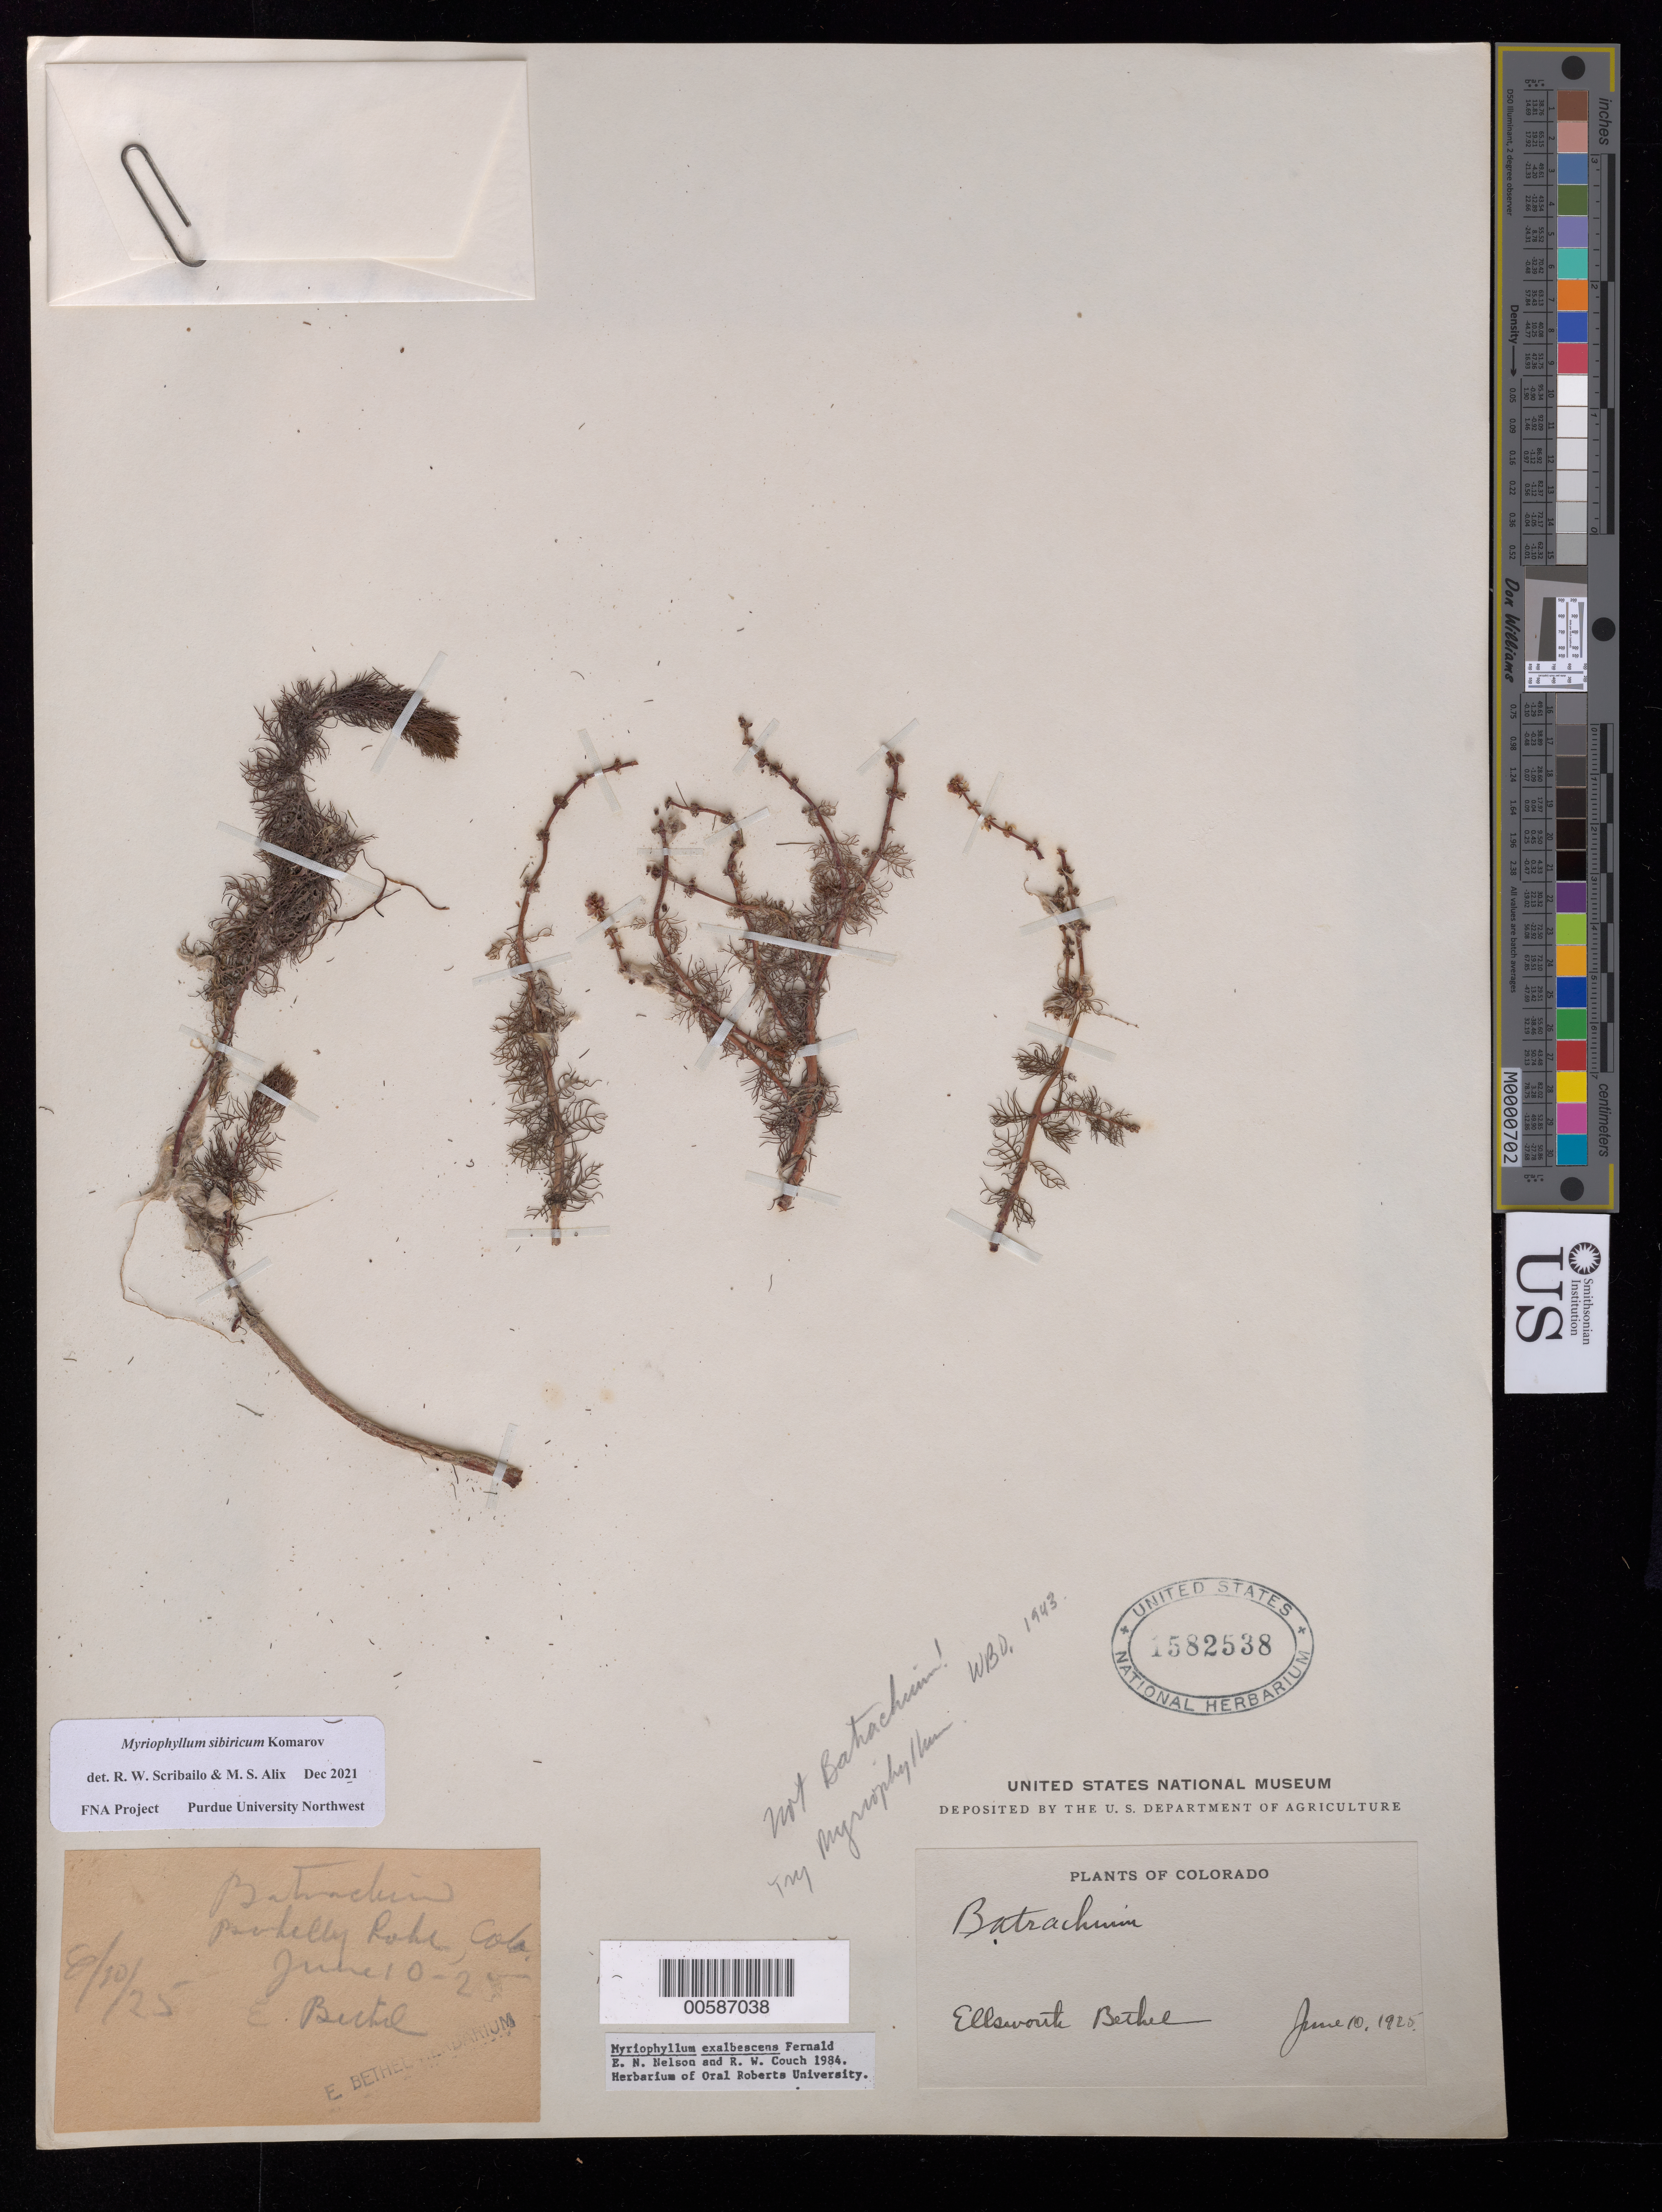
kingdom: Plantae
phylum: Tracheophyta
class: Magnoliopsida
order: Saxifragales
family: Haloragaceae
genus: Myriophyllum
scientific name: Myriophyllum sibiricum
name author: Kom.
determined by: Scribailo, R. W.; Alix, M. S.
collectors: E. Bethel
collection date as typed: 10 Jun 1925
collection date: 1925-06-10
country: United States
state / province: Colorado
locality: Rohr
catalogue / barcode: US 1582538